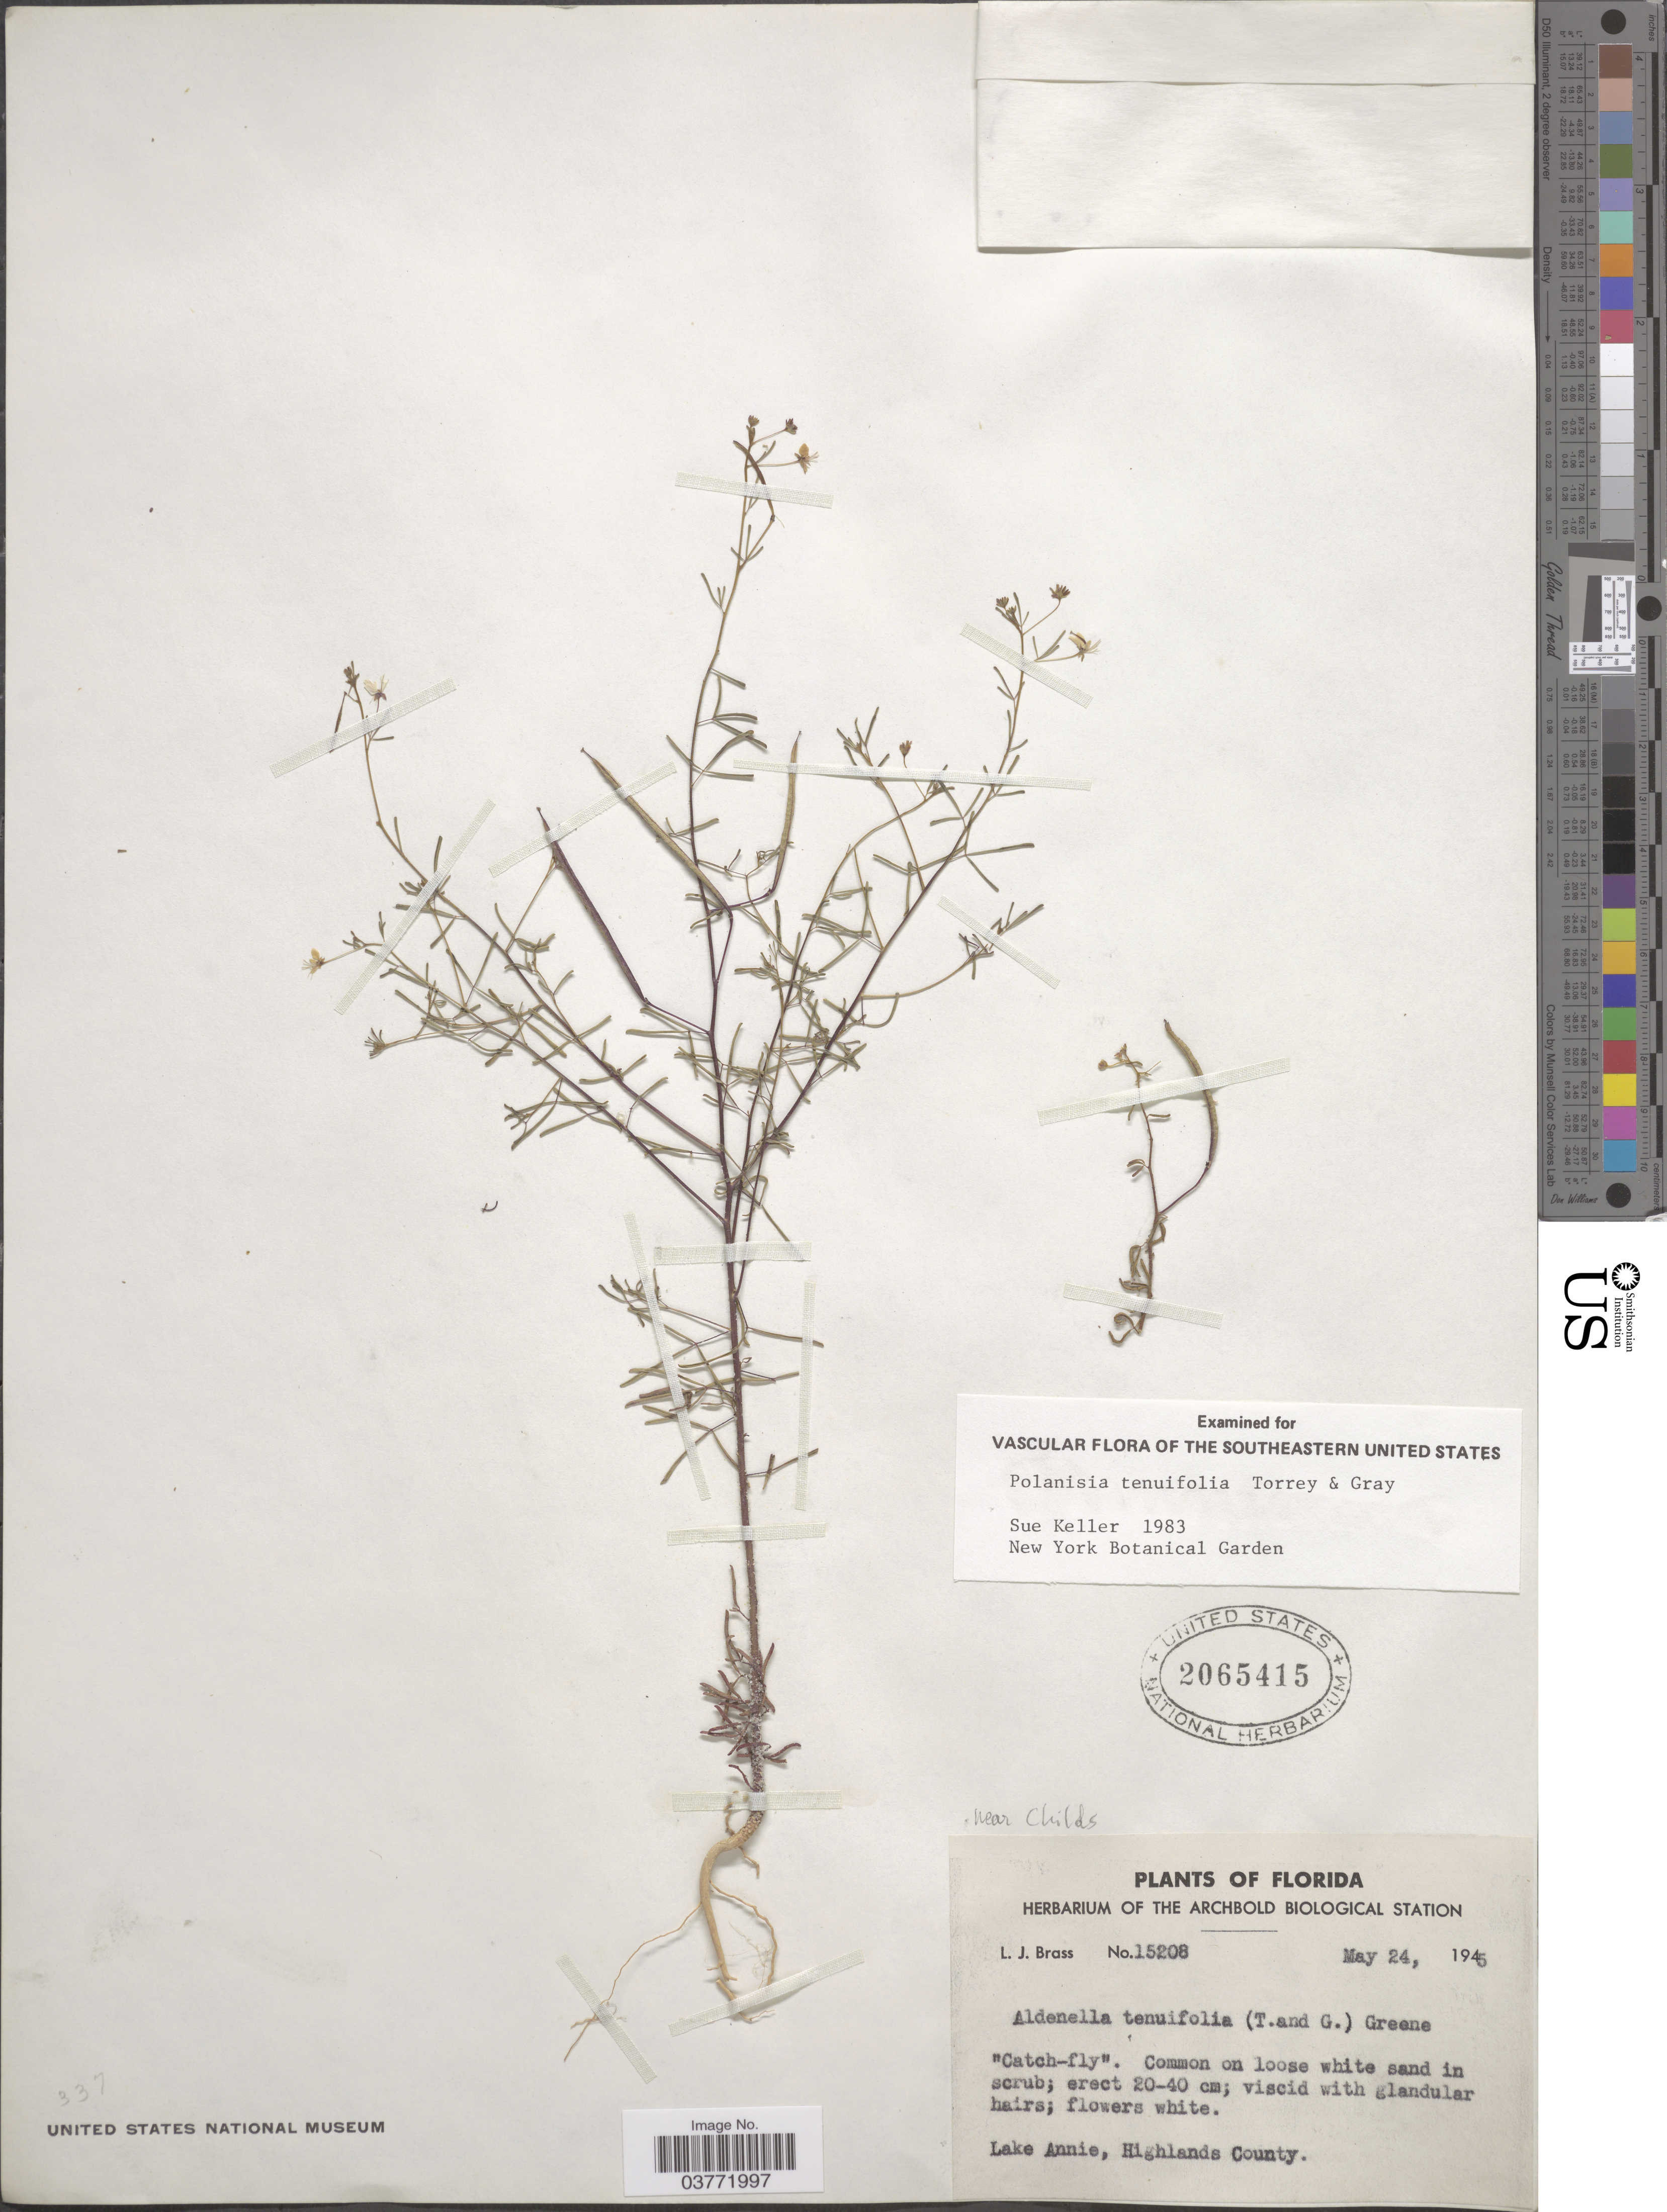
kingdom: Plantae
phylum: Tracheophyta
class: Magnoliopsida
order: Brassicales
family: Cleomaceae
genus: Polanisia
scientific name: Polanisia tenuifolia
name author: Torr. & A. Gray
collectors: L. J. Brass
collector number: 15208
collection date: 1945-05-24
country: United States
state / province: Florida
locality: Lake Annie, Highlands County. Near Childs.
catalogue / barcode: US 2065415